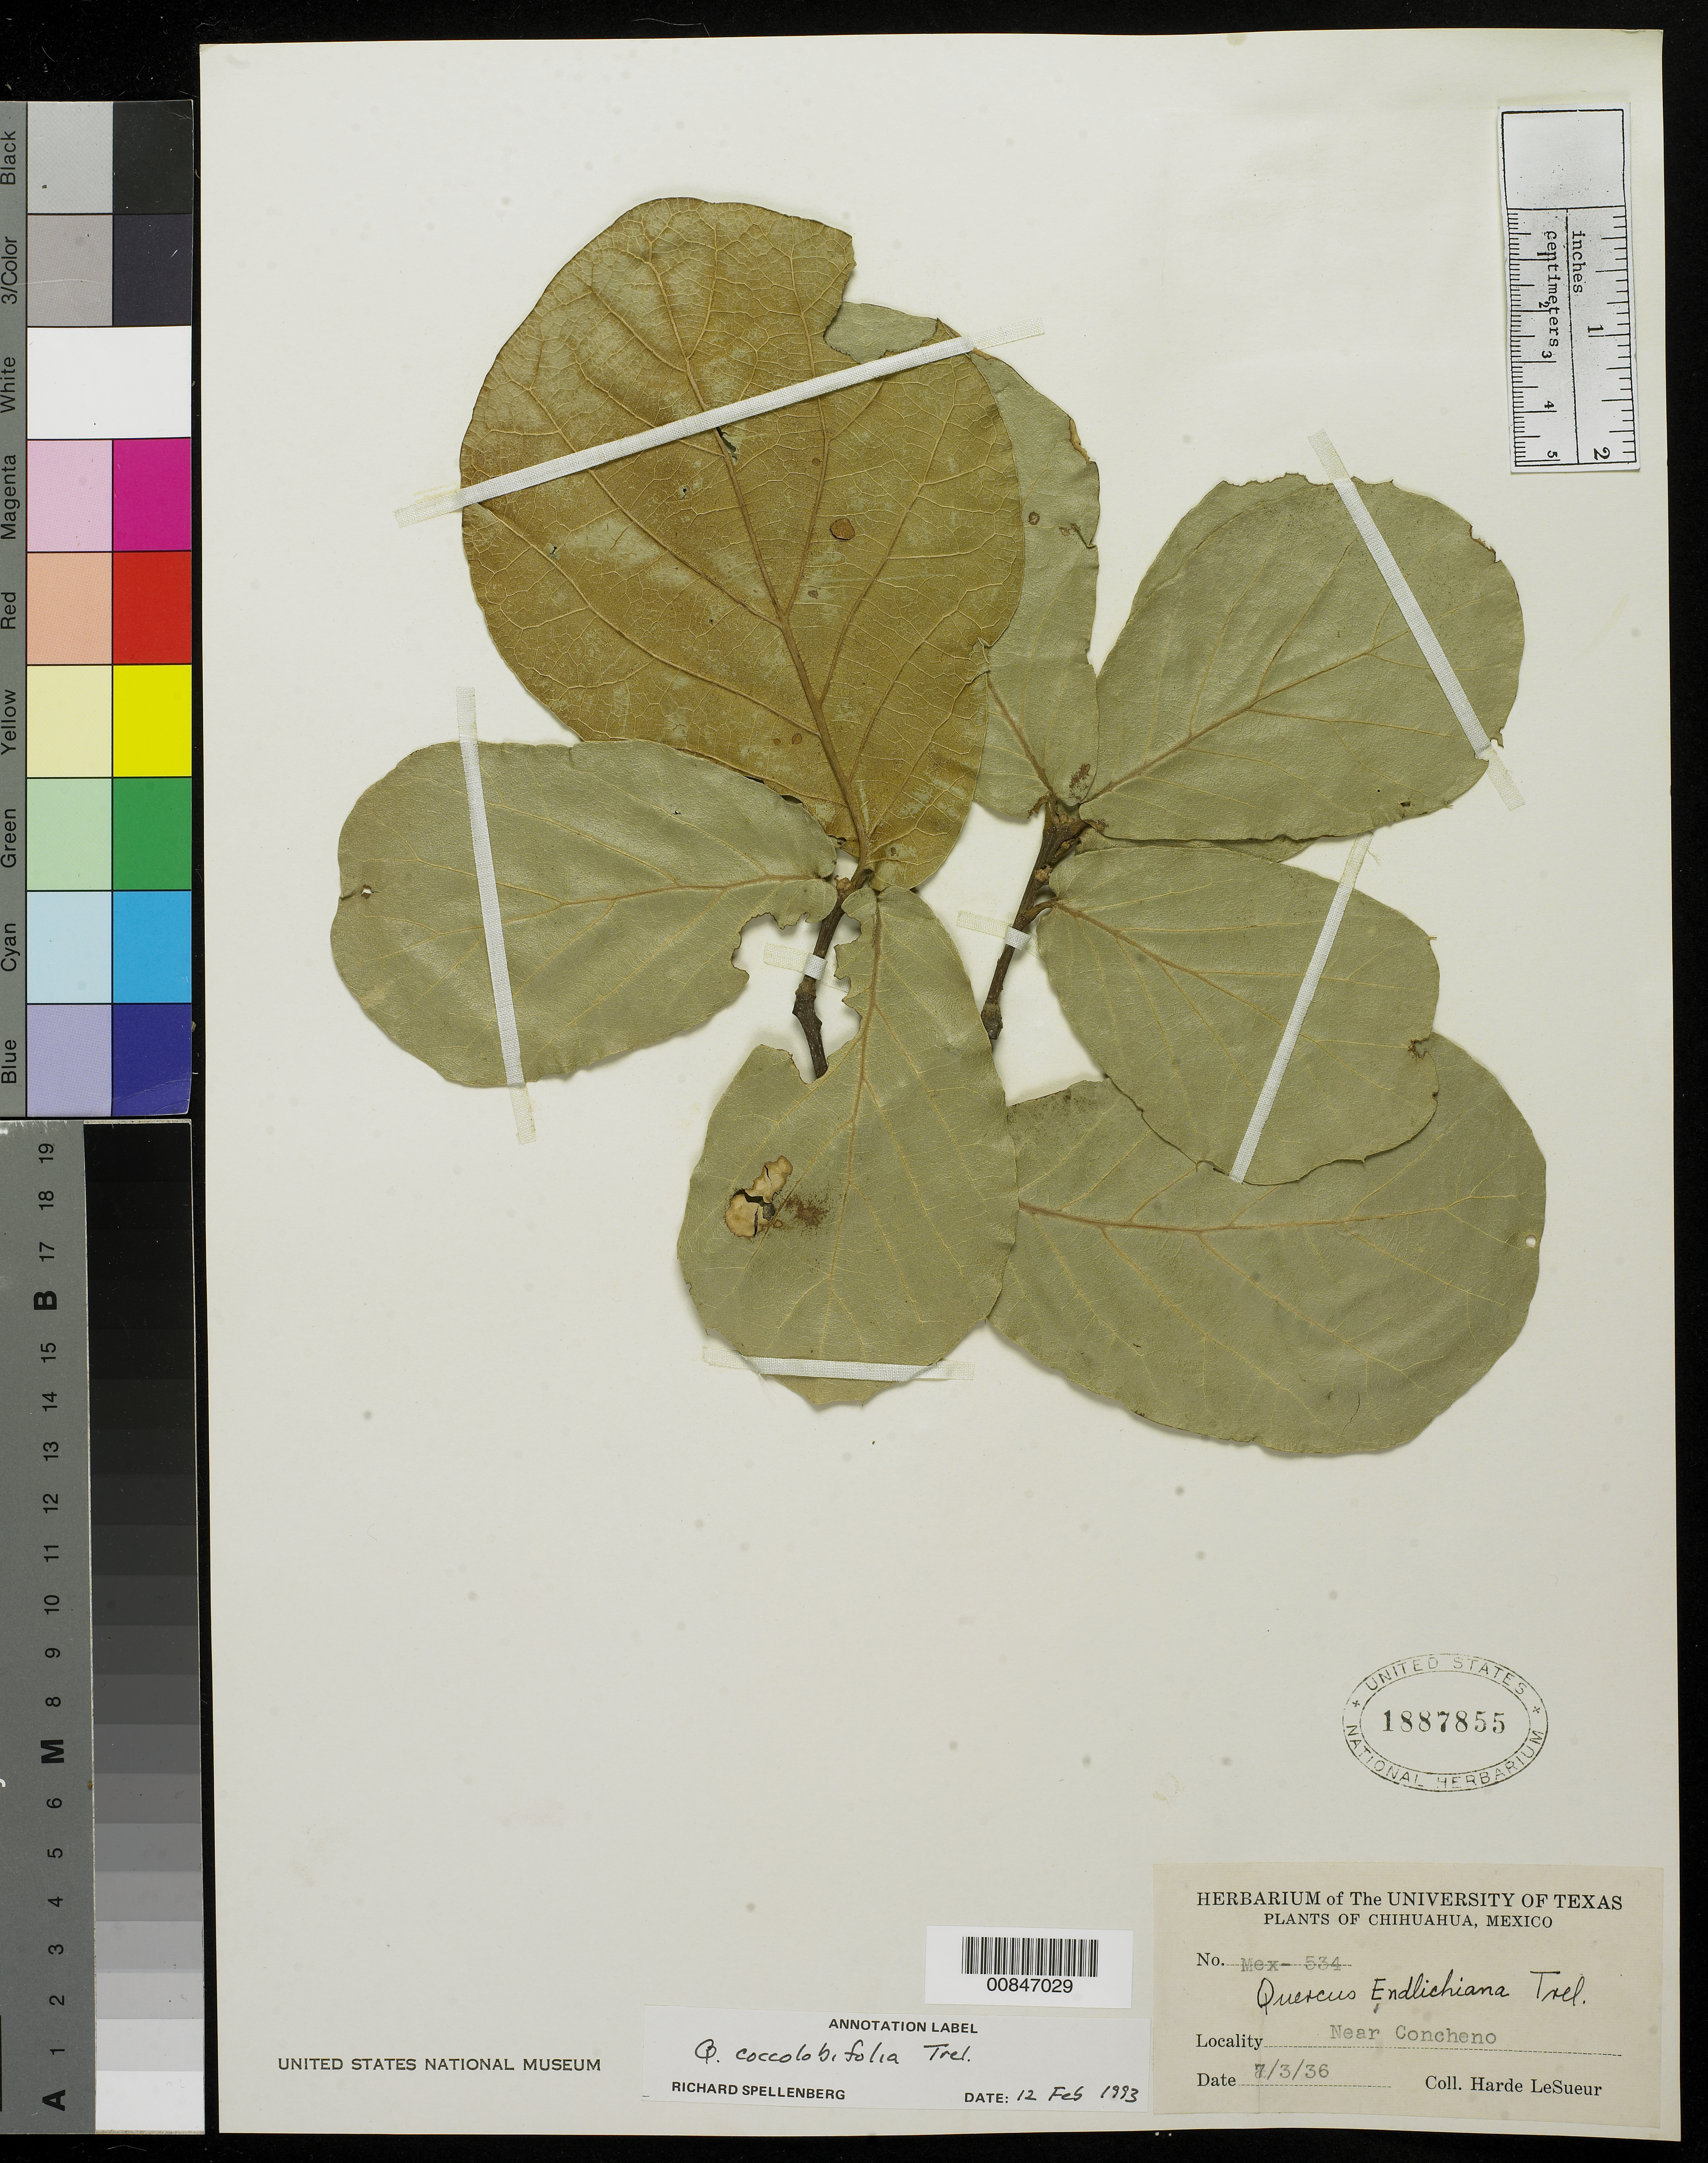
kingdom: Plantae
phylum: Tracheophyta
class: Magnoliopsida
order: Fagales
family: Fagaceae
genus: Quercus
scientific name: Quercus coccolobifolia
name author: Trel.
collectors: D. H. LeSueur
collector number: Mex - 534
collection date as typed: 03 Jul 1936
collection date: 1936-07-03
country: Mexico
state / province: Chihuahua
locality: Near Concheno.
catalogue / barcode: US 1887855